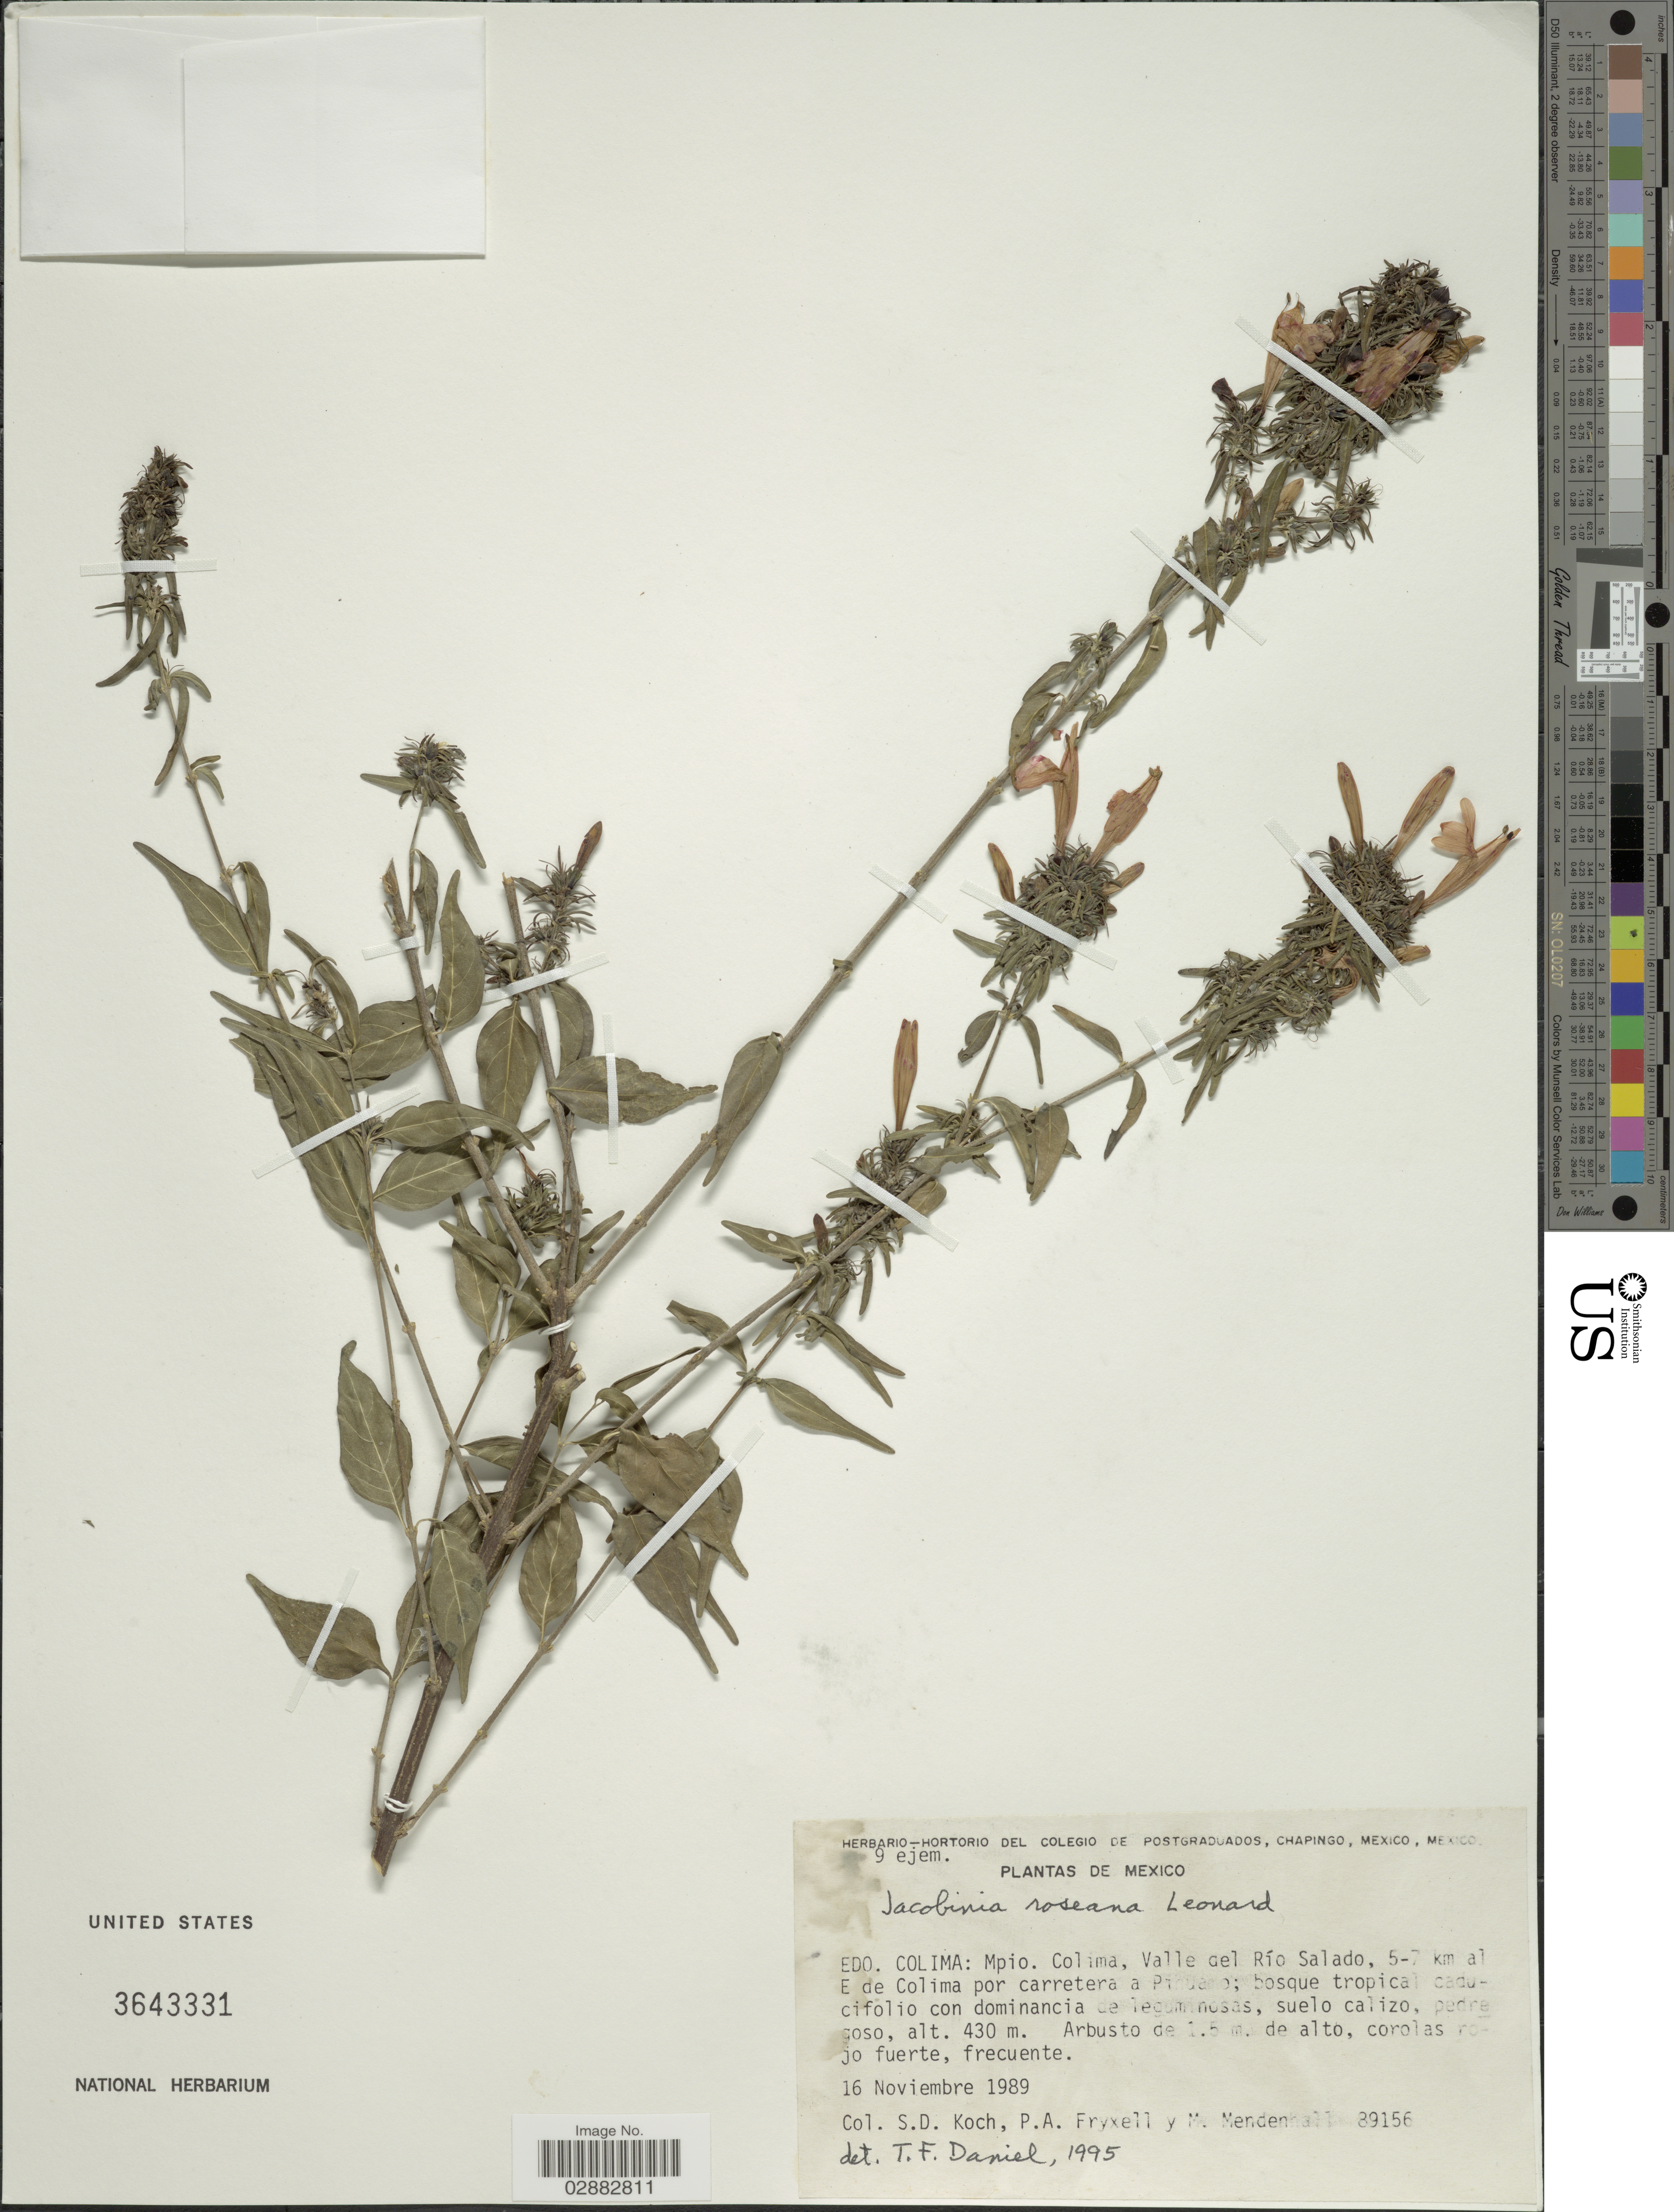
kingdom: Plantae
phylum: Tracheophyta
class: Magnoliopsida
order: Lamiales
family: Acanthaceae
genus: Jacobinia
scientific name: Jacobinia roseana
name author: Leonard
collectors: S. Koch, P. A. Fryxell & M. Mendenhall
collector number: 89156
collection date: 1989-11-16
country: Mexico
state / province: Colima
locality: Mpio. Colima, Valle del Río Salado, 5-7 km al E de Colima por carretera a Pihuamo.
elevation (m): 430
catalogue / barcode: US 3643331